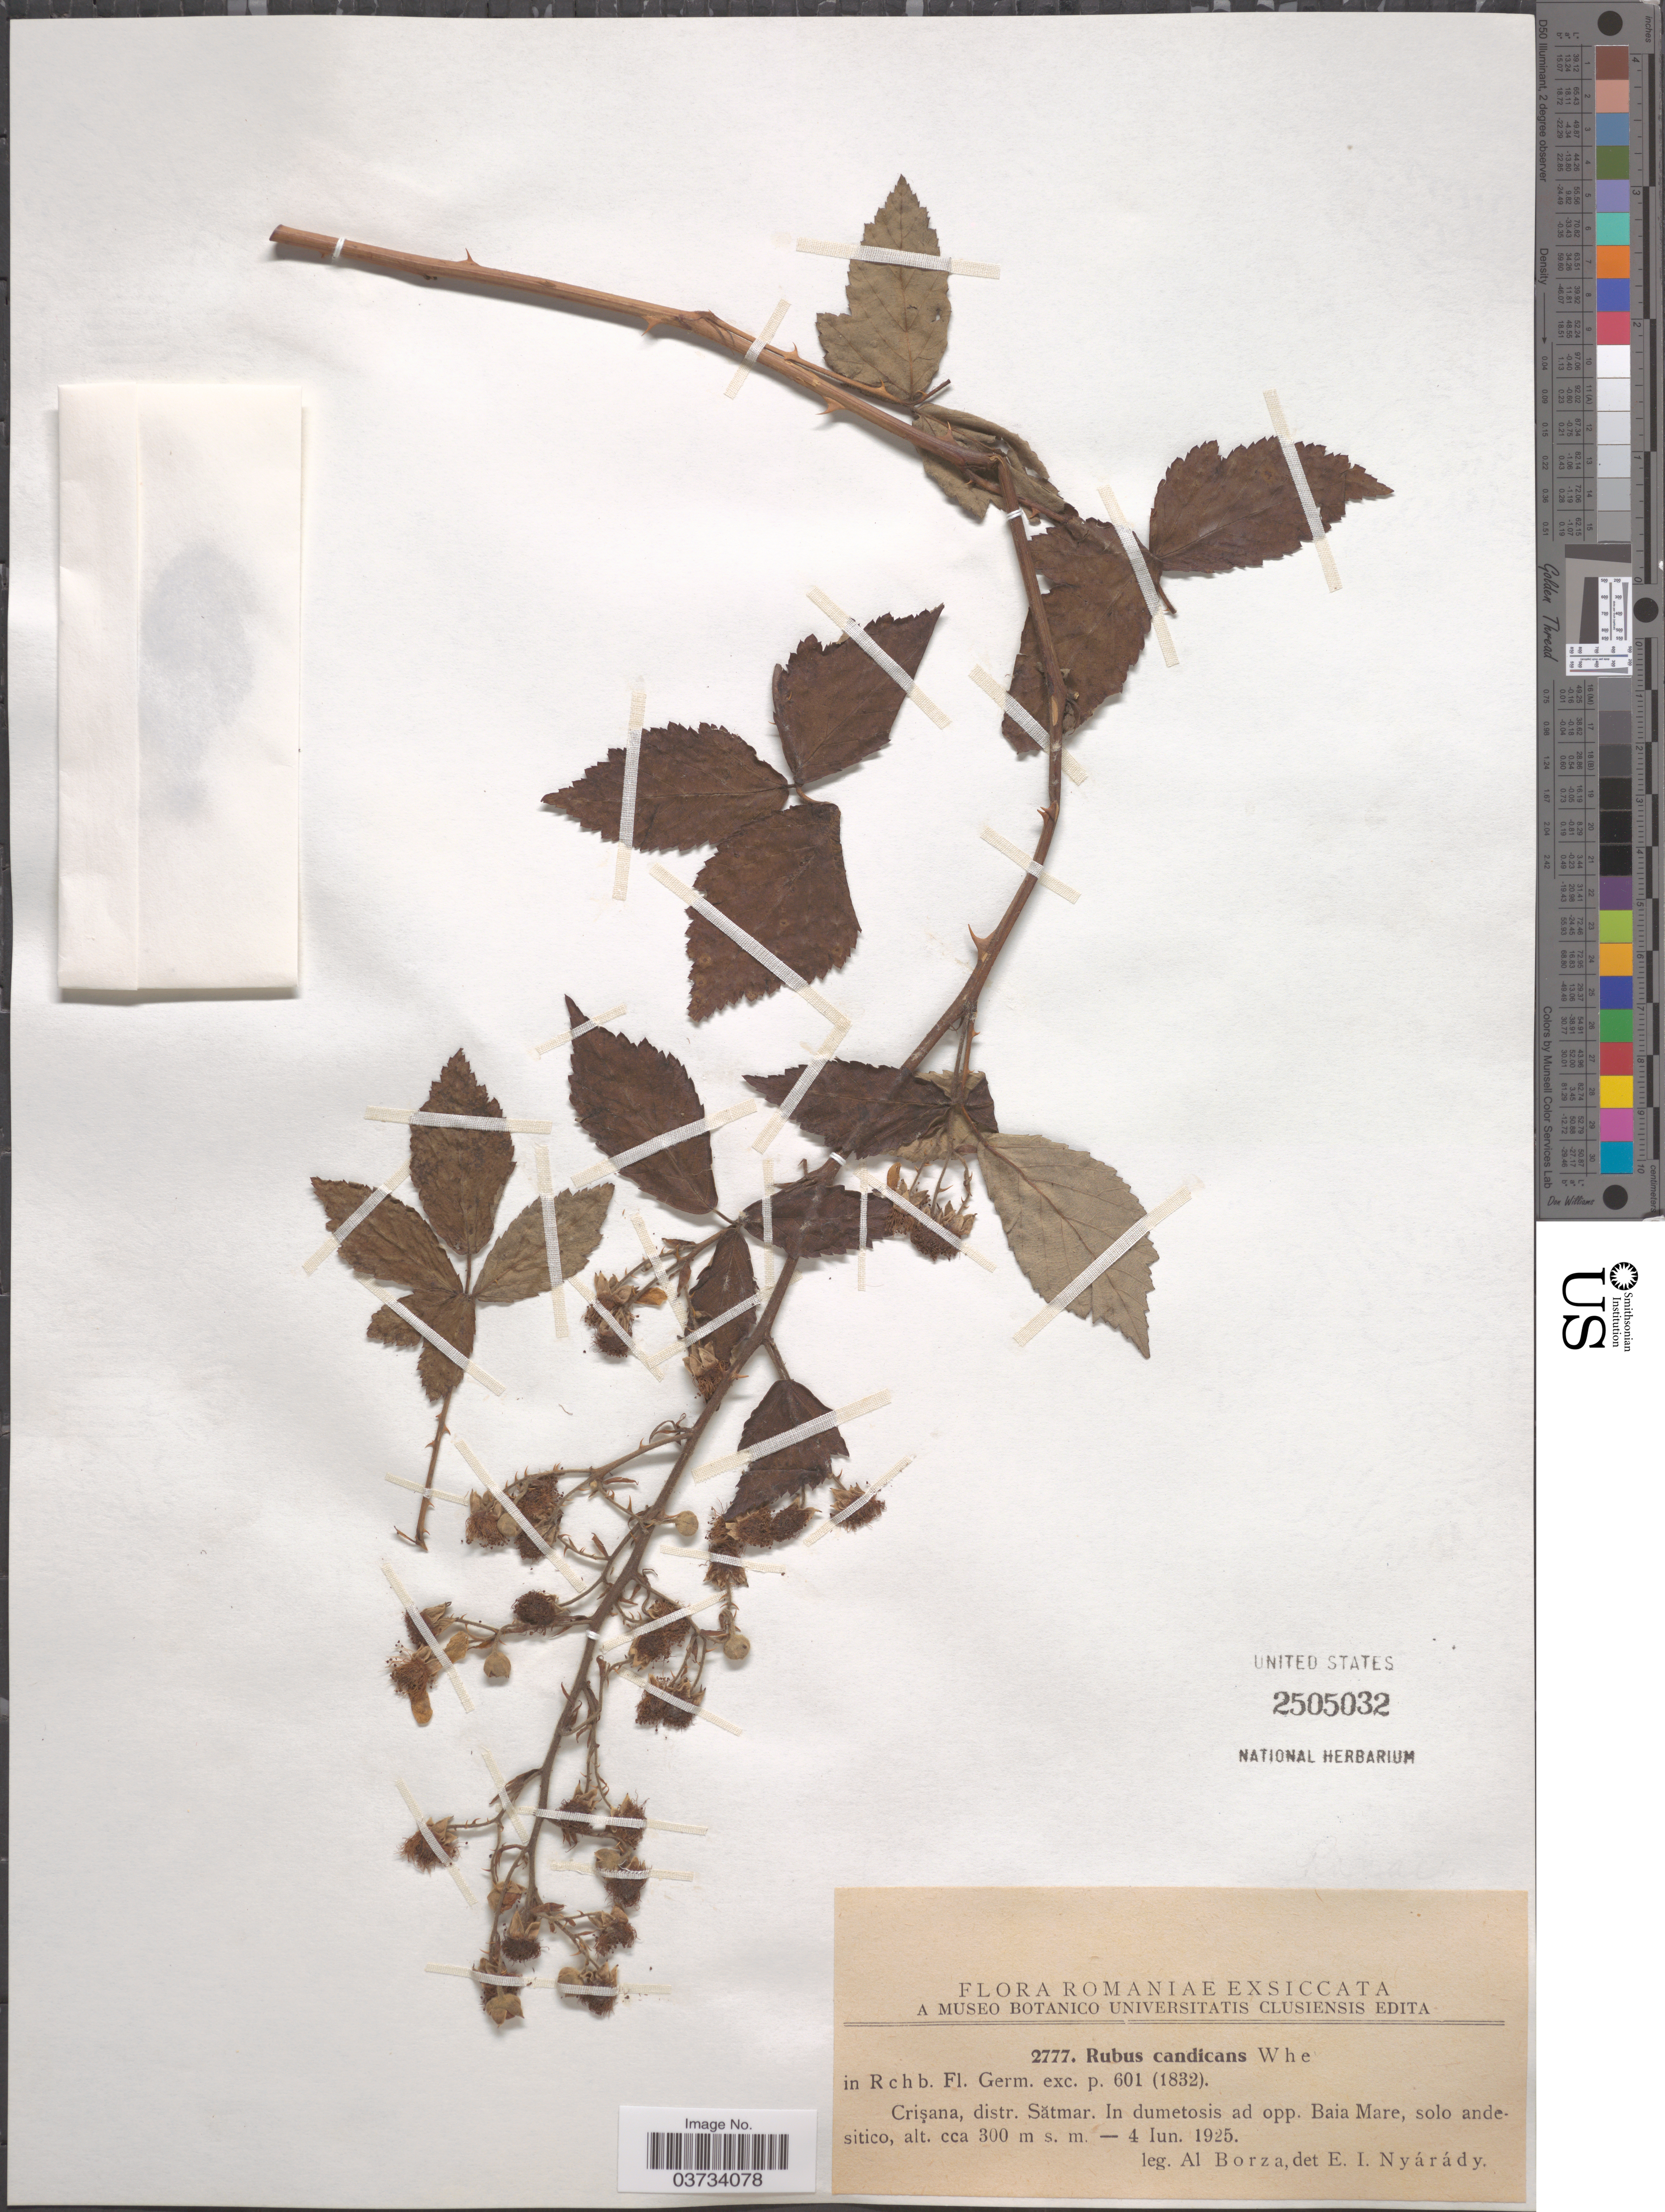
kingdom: Plantae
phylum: Tracheophyta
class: Magnoliopsida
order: Rosales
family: Rosaceae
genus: Rubus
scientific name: Rubus candicans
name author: Weihe ex Rchb.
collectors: A. Borza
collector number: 2777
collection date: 1925-06-04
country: Romania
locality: Crişana, distr. Sătmar. In dumetosis ad opp. Baia Mare, solo andesitico.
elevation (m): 300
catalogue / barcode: US 2505032